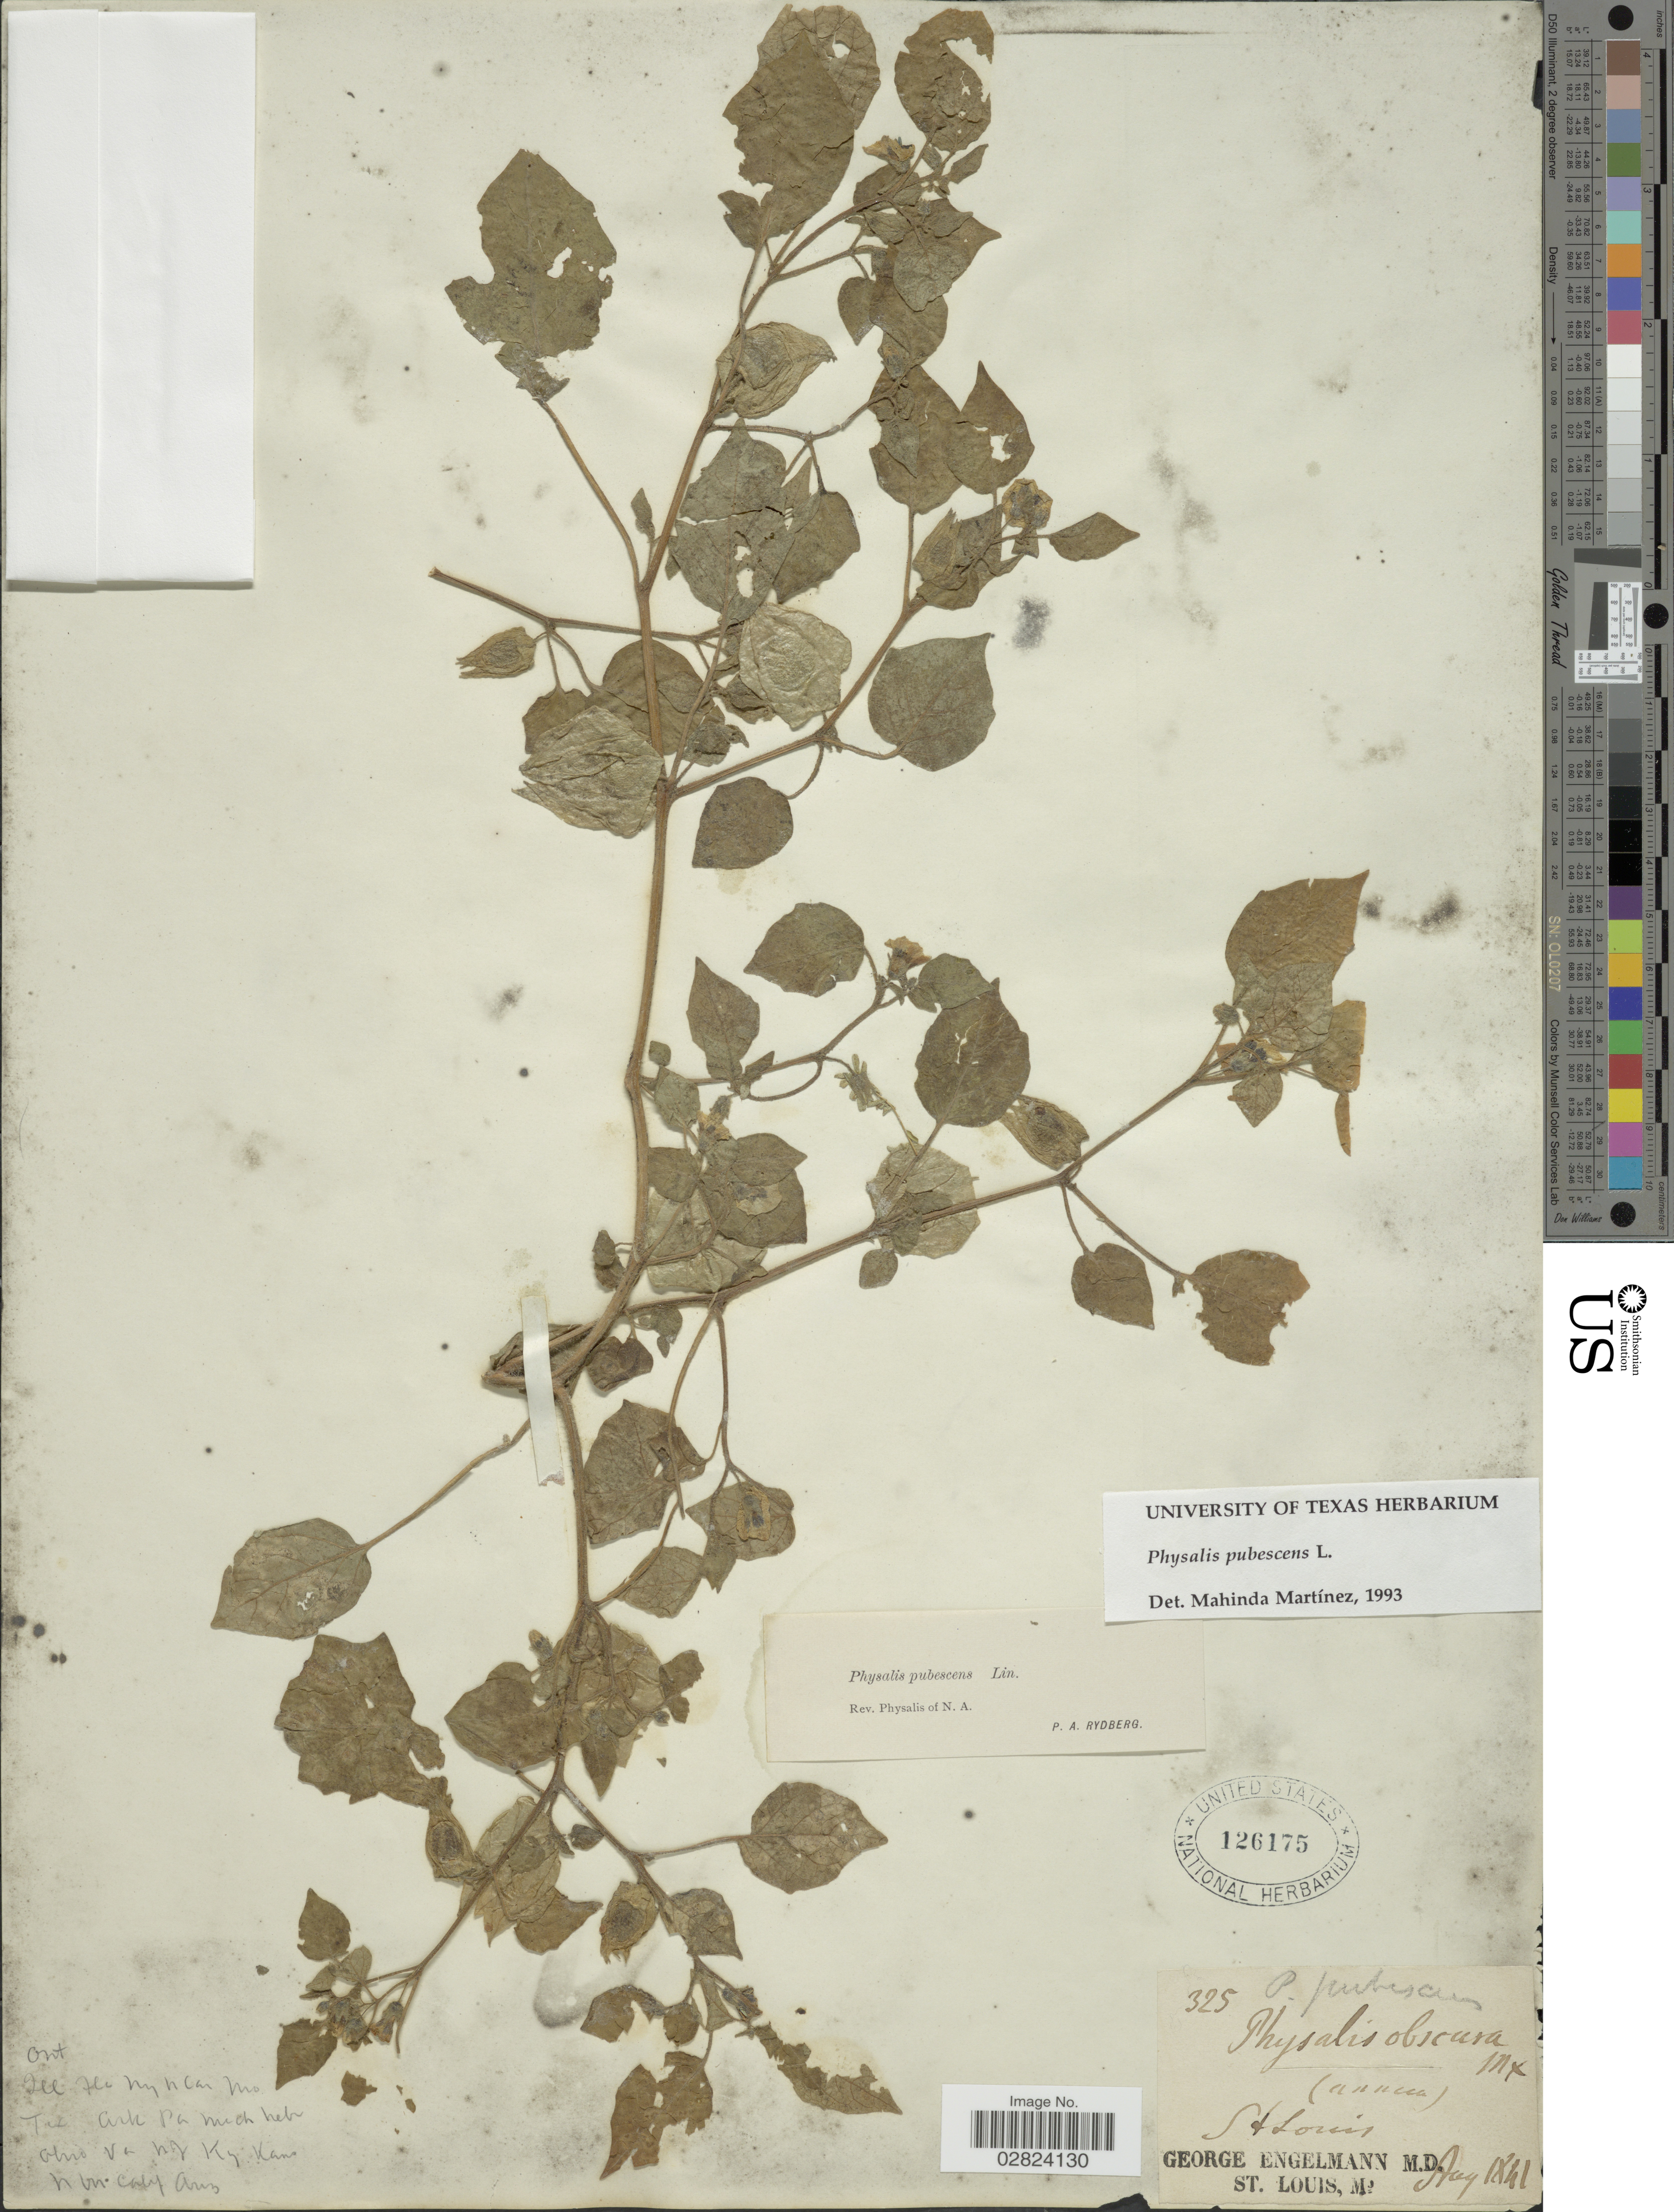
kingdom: Plantae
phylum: Tracheophyta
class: Magnoliopsida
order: Solanales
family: Solanaceae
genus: Physalis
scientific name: Physalis pubescens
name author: L.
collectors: G. Engelmann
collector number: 325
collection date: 1841-08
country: United States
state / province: Missouri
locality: St. Louis.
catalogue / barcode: US 126175